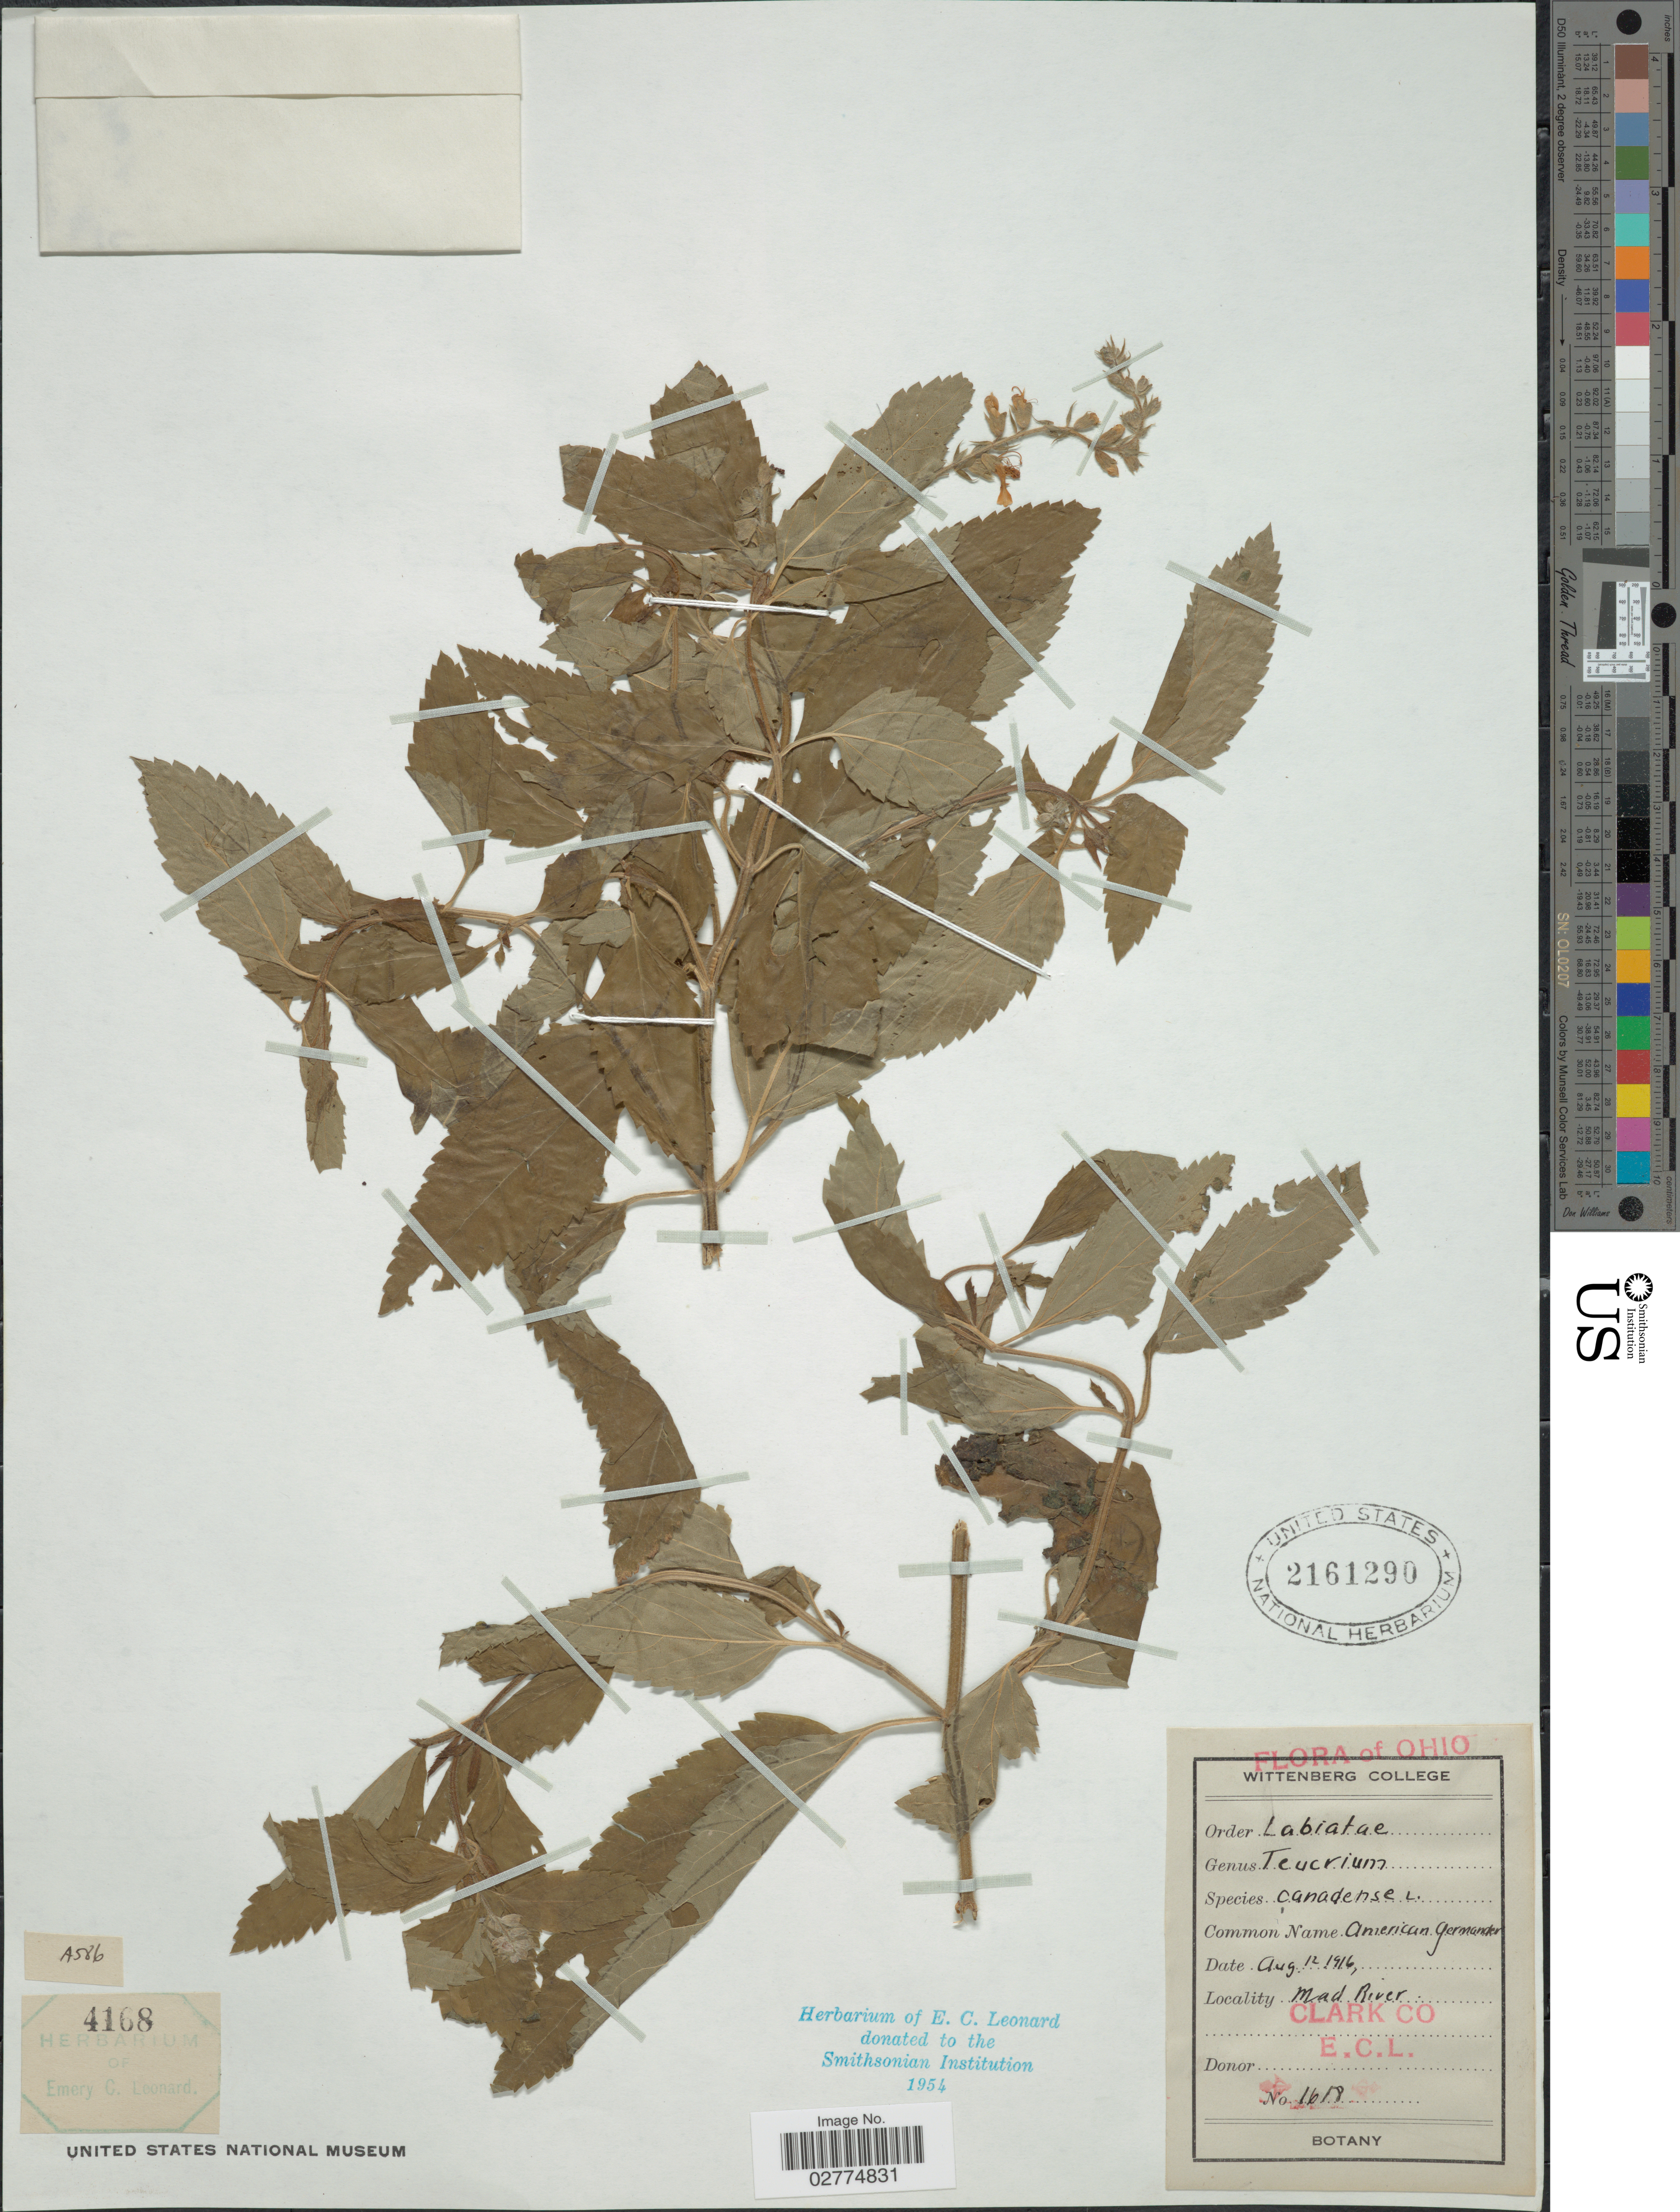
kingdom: Plantae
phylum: Tracheophyta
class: Magnoliopsida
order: Lamiales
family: Lamiaceae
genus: Teucrium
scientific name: Teucrium canadense var. occidentale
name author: (A. Gray) E. M. McClint. & Epling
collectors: E. C. Leonard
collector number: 1618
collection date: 1916-08-12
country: United States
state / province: Ohio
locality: Mad River, Clark Co.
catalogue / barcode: US 2161290